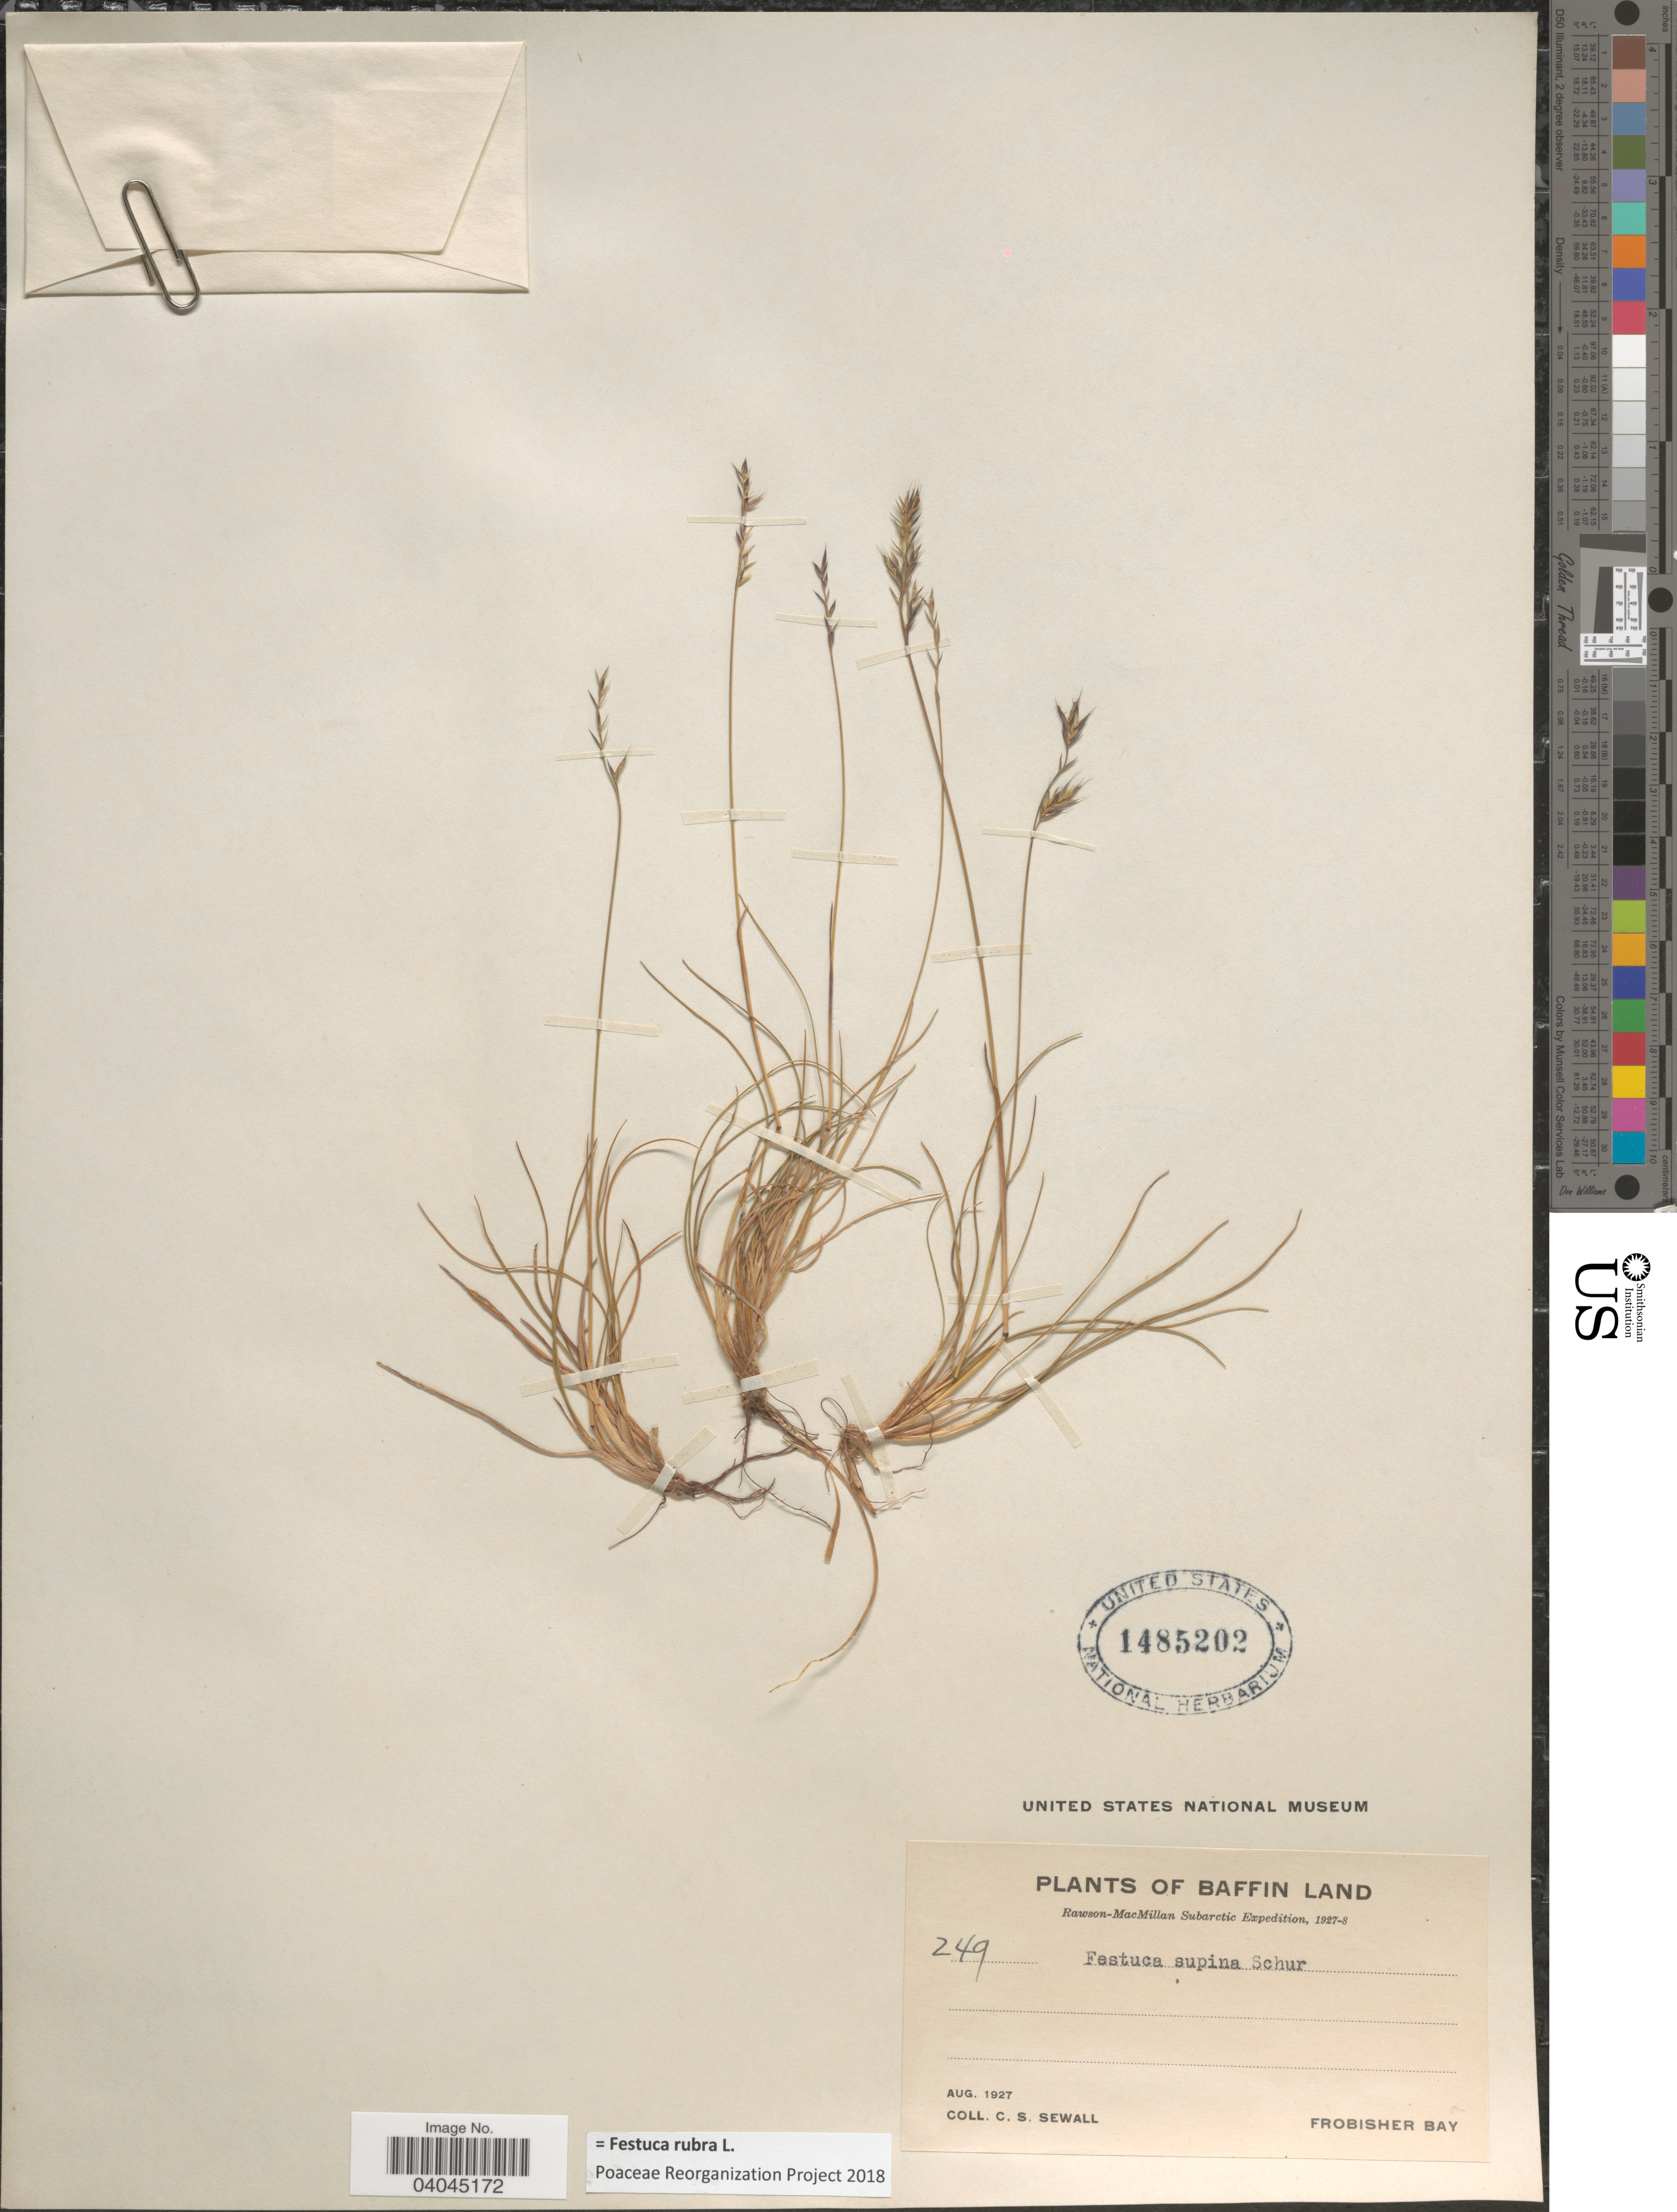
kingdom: Plantae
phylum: Tracheophyta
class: Liliopsida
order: Poales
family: Poaceae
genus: Festuca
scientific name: Festuca rubra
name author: L.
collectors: C. Sewall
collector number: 249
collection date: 1927-08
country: Canada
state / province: Nunavut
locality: Baffin Land. Frobisher Bay.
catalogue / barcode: US 1485202